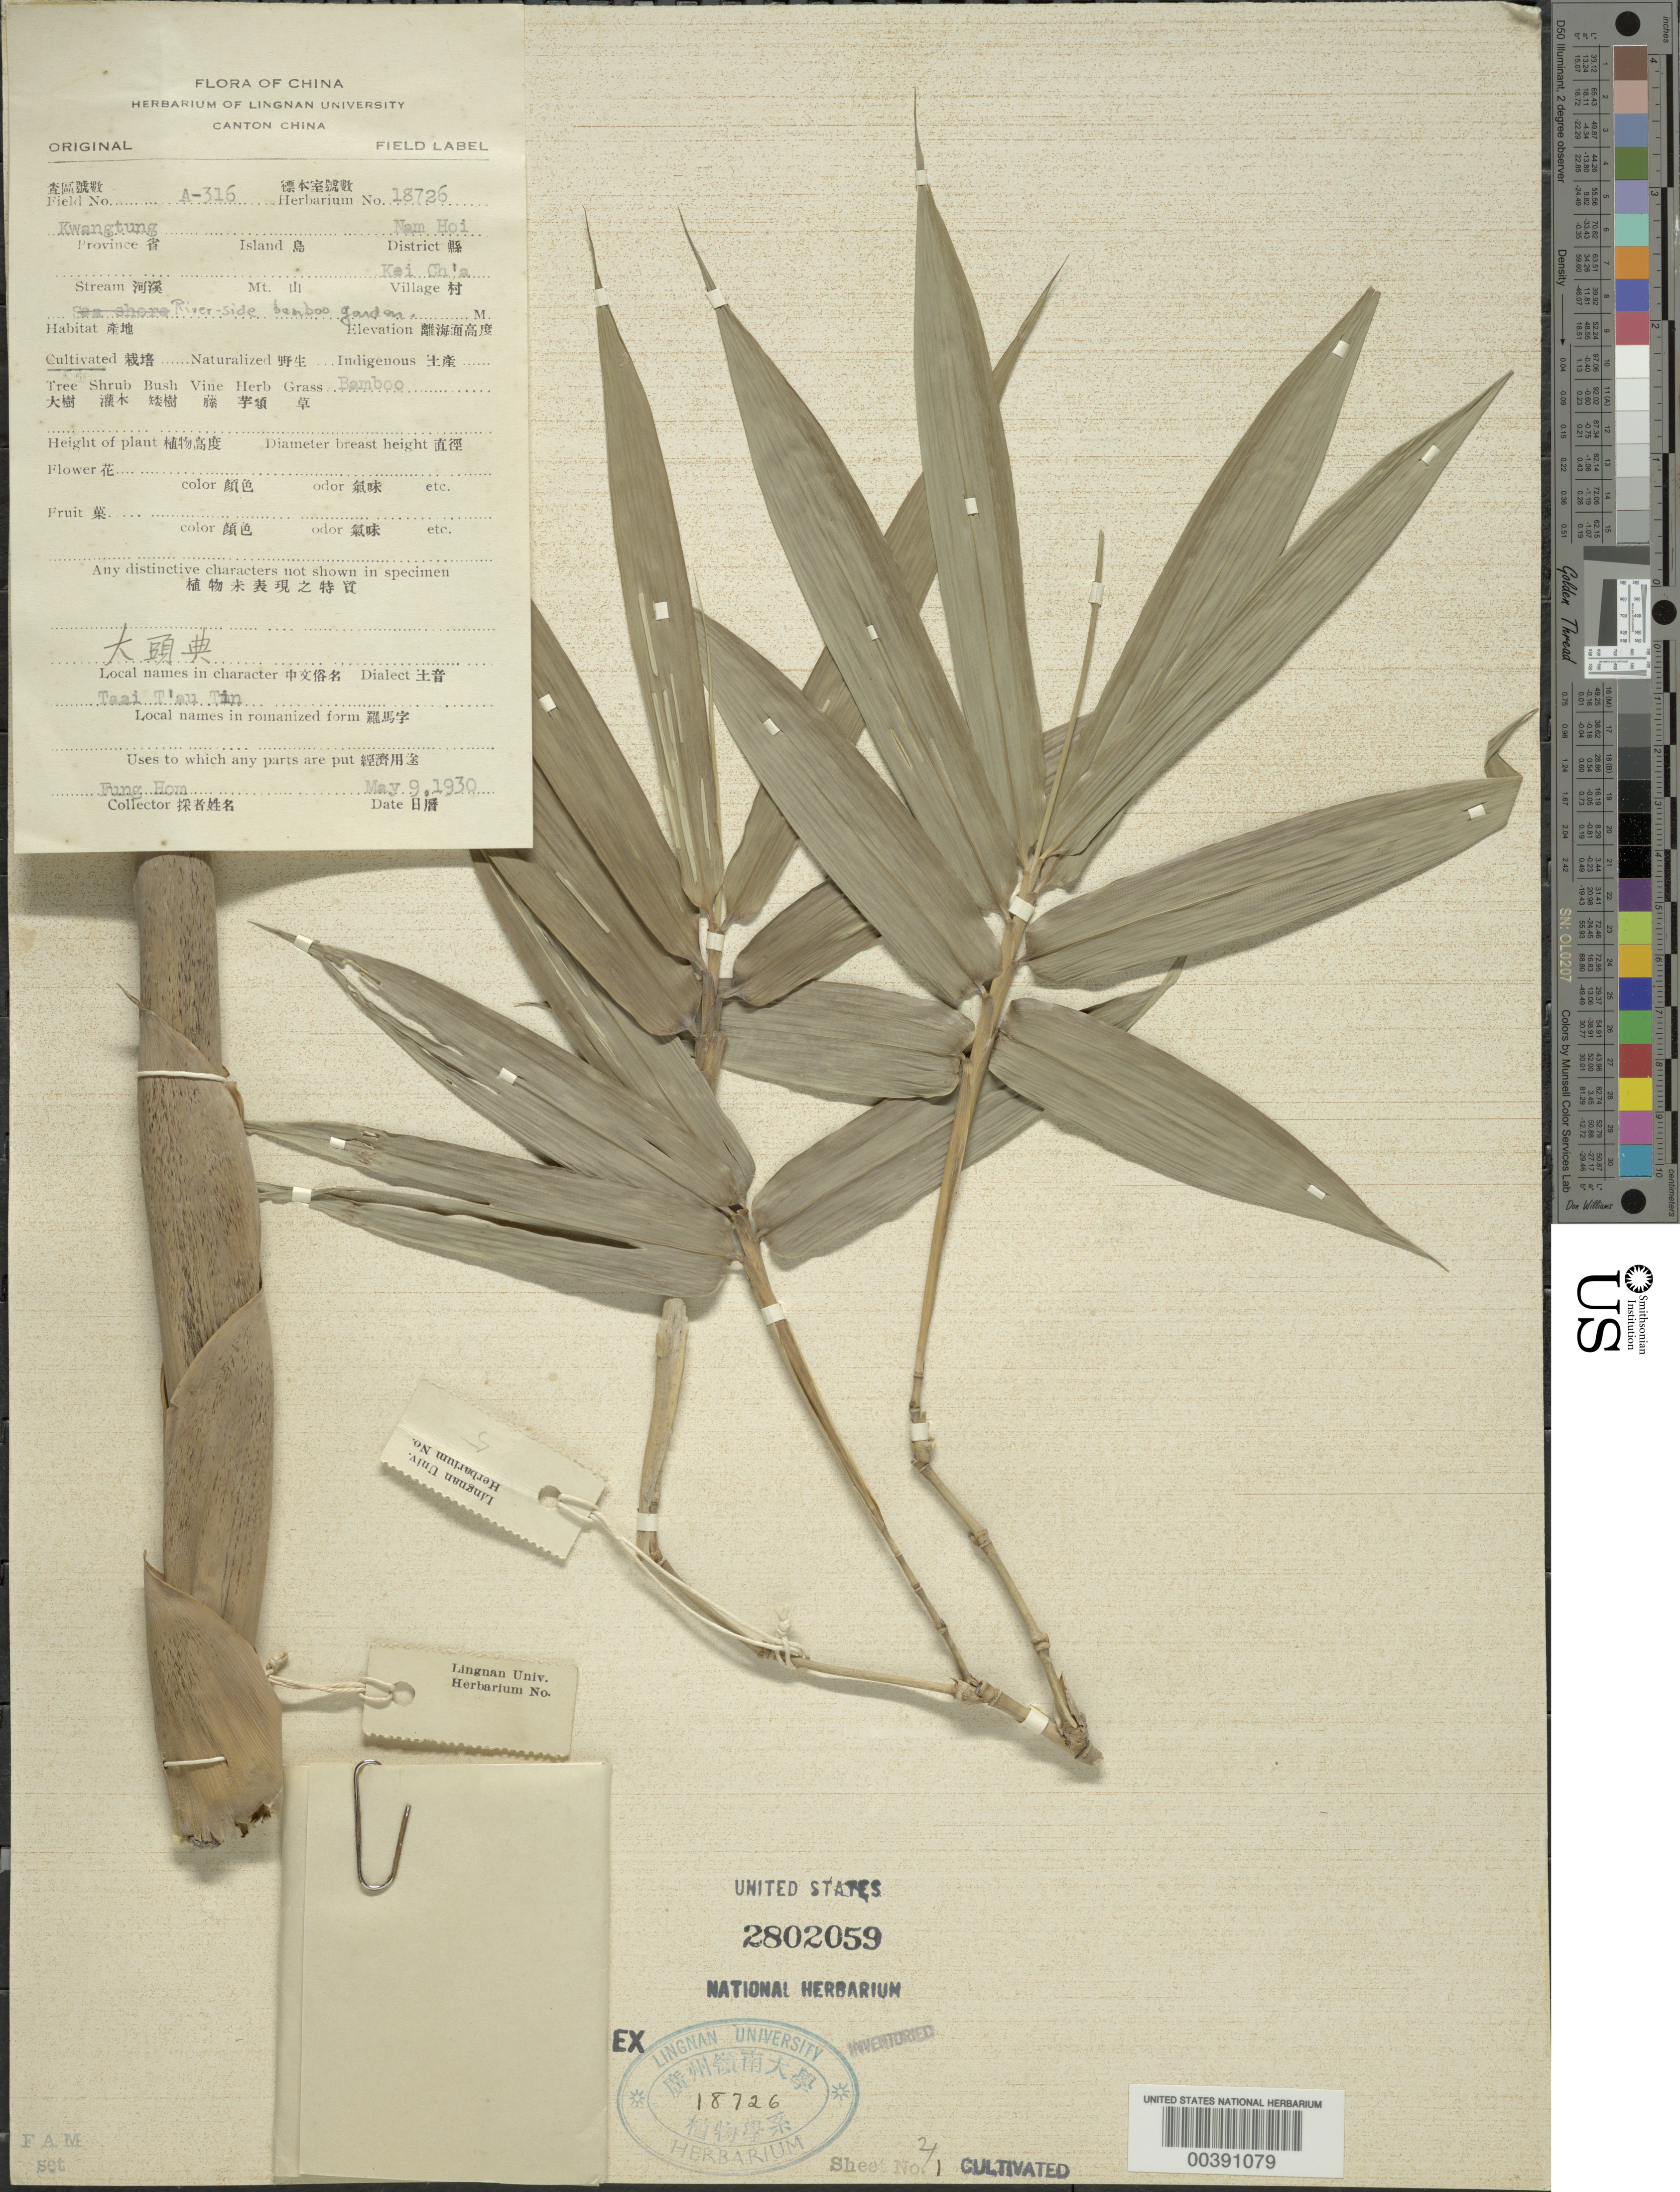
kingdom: Plantae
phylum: Tracheophyta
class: Liliopsida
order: Poales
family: Poaceae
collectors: H. L. Fung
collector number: A-316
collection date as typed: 09 May 1930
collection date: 1930-05-09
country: China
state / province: Guangdong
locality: Nam hoi, kei ch'a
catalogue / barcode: US 2802059